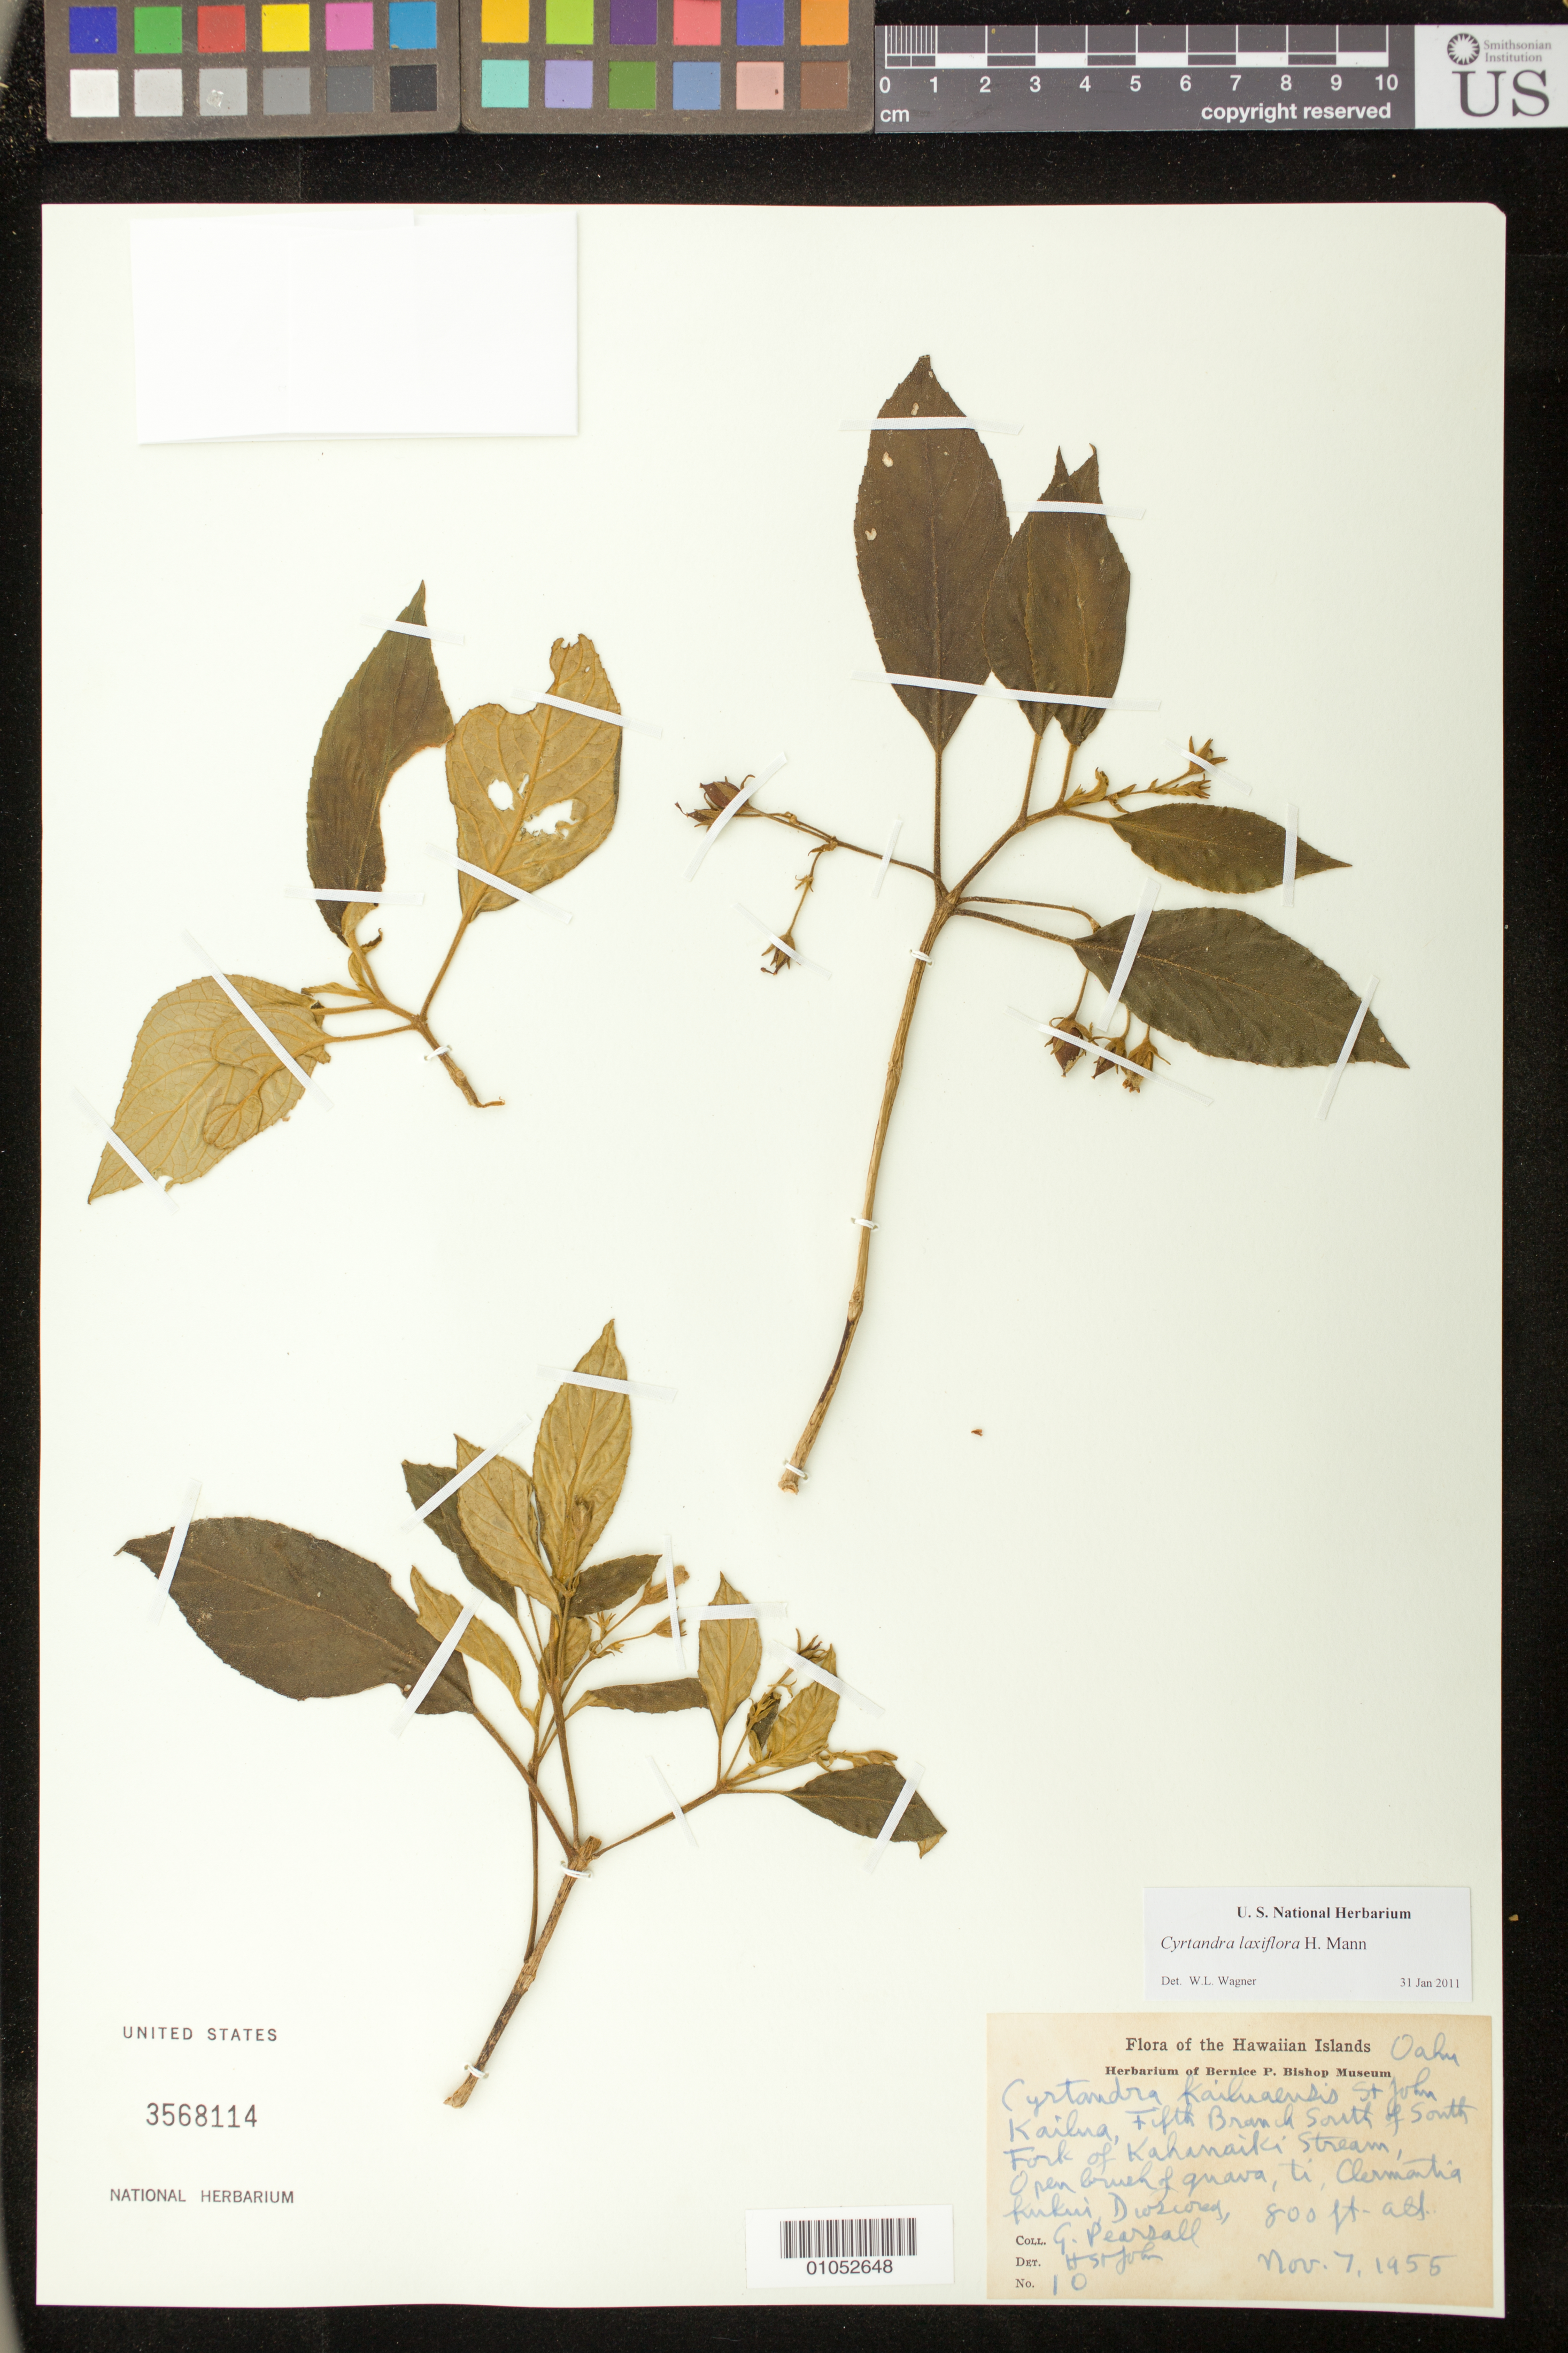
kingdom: Plantae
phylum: Tracheophyta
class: Magnoliopsida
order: Lamiales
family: Gesneriaceae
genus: Cyrtandra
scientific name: Cyrtandra laxiflora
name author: H. Mann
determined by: St. John, H.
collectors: G. Pearsall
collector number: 10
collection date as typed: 7 Nov 1955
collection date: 1955-11-07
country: United States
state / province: Hawaii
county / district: Honolulu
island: Oahu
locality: Kailua, fifth branch south of South Fork of Kahanaiki Stream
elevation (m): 244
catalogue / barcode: US 3568114